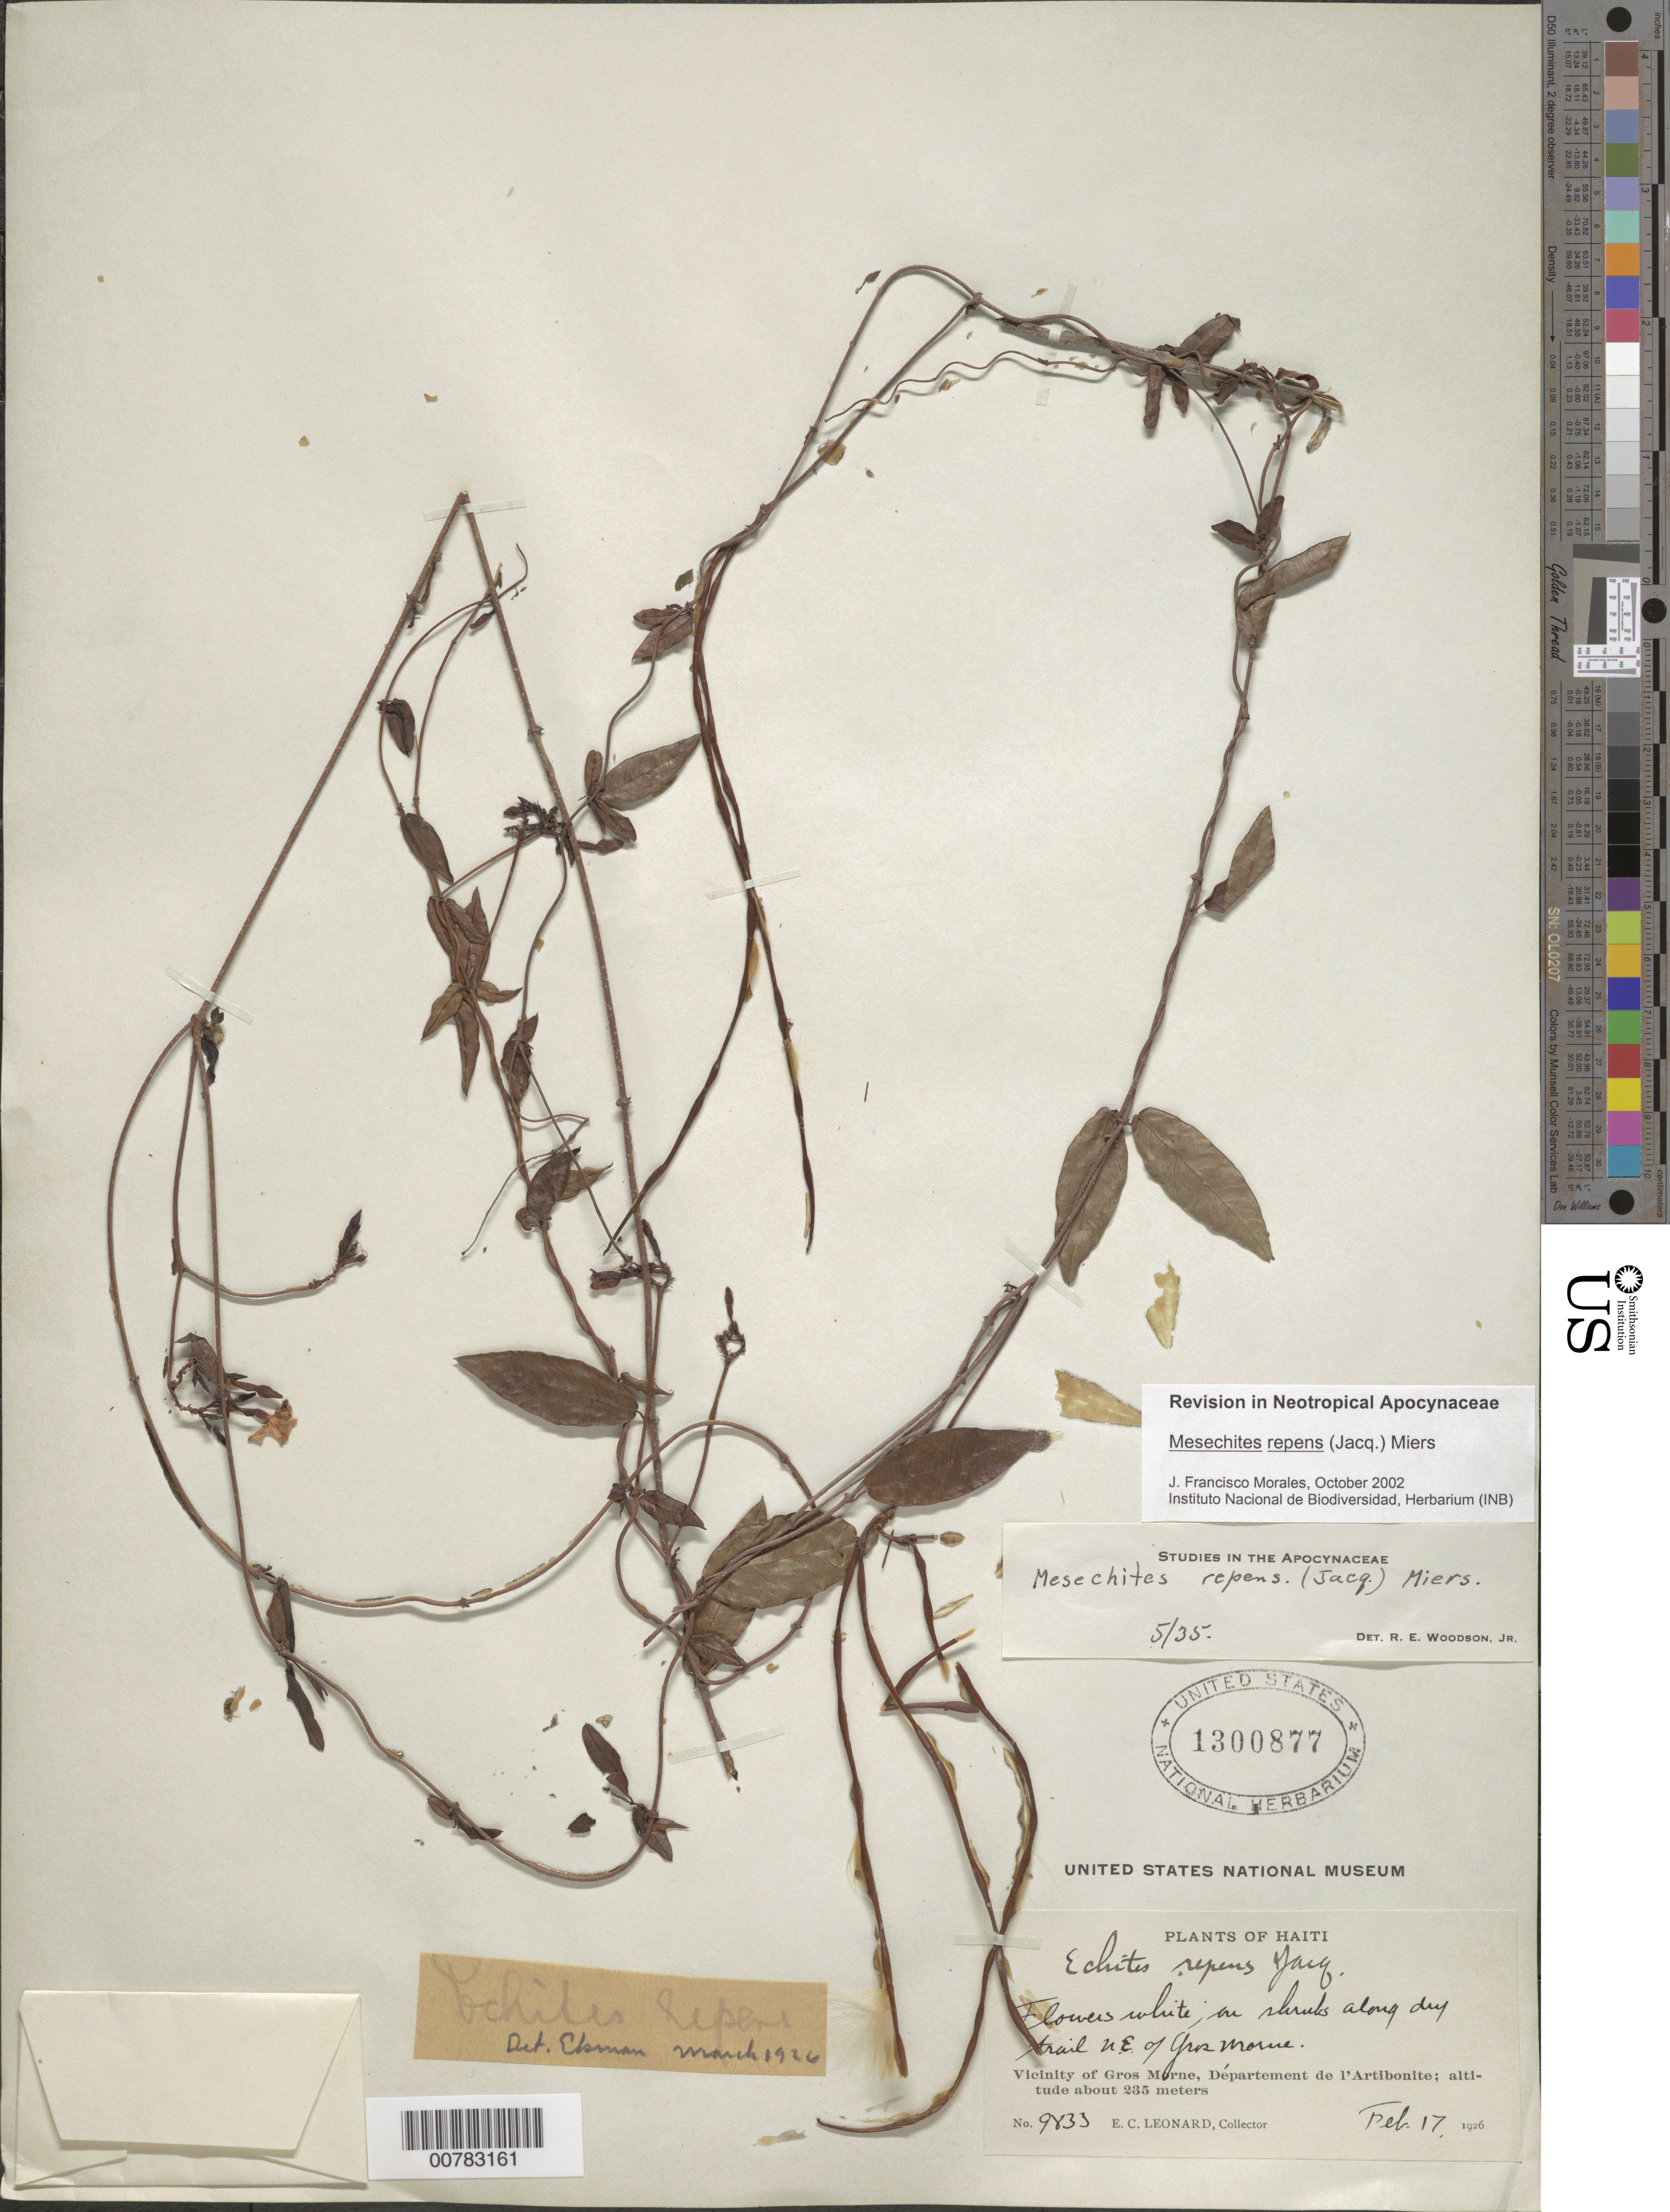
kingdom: Plantae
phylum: Tracheophyta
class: Magnoliopsida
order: Gentianales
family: Apocynaceae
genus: Mesechites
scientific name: Mesechites repens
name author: (Jacq.) Miers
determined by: Morales, J. F.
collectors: E. C. Leonard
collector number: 9833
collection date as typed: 17 Feb 1926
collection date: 1926-02-17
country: Haiti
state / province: Artibonite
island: Hispaniola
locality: Vicinity of Gros Morne, along dry trail N.E. of Gros Morne.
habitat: On shrubs.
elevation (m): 235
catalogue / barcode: US 1300877